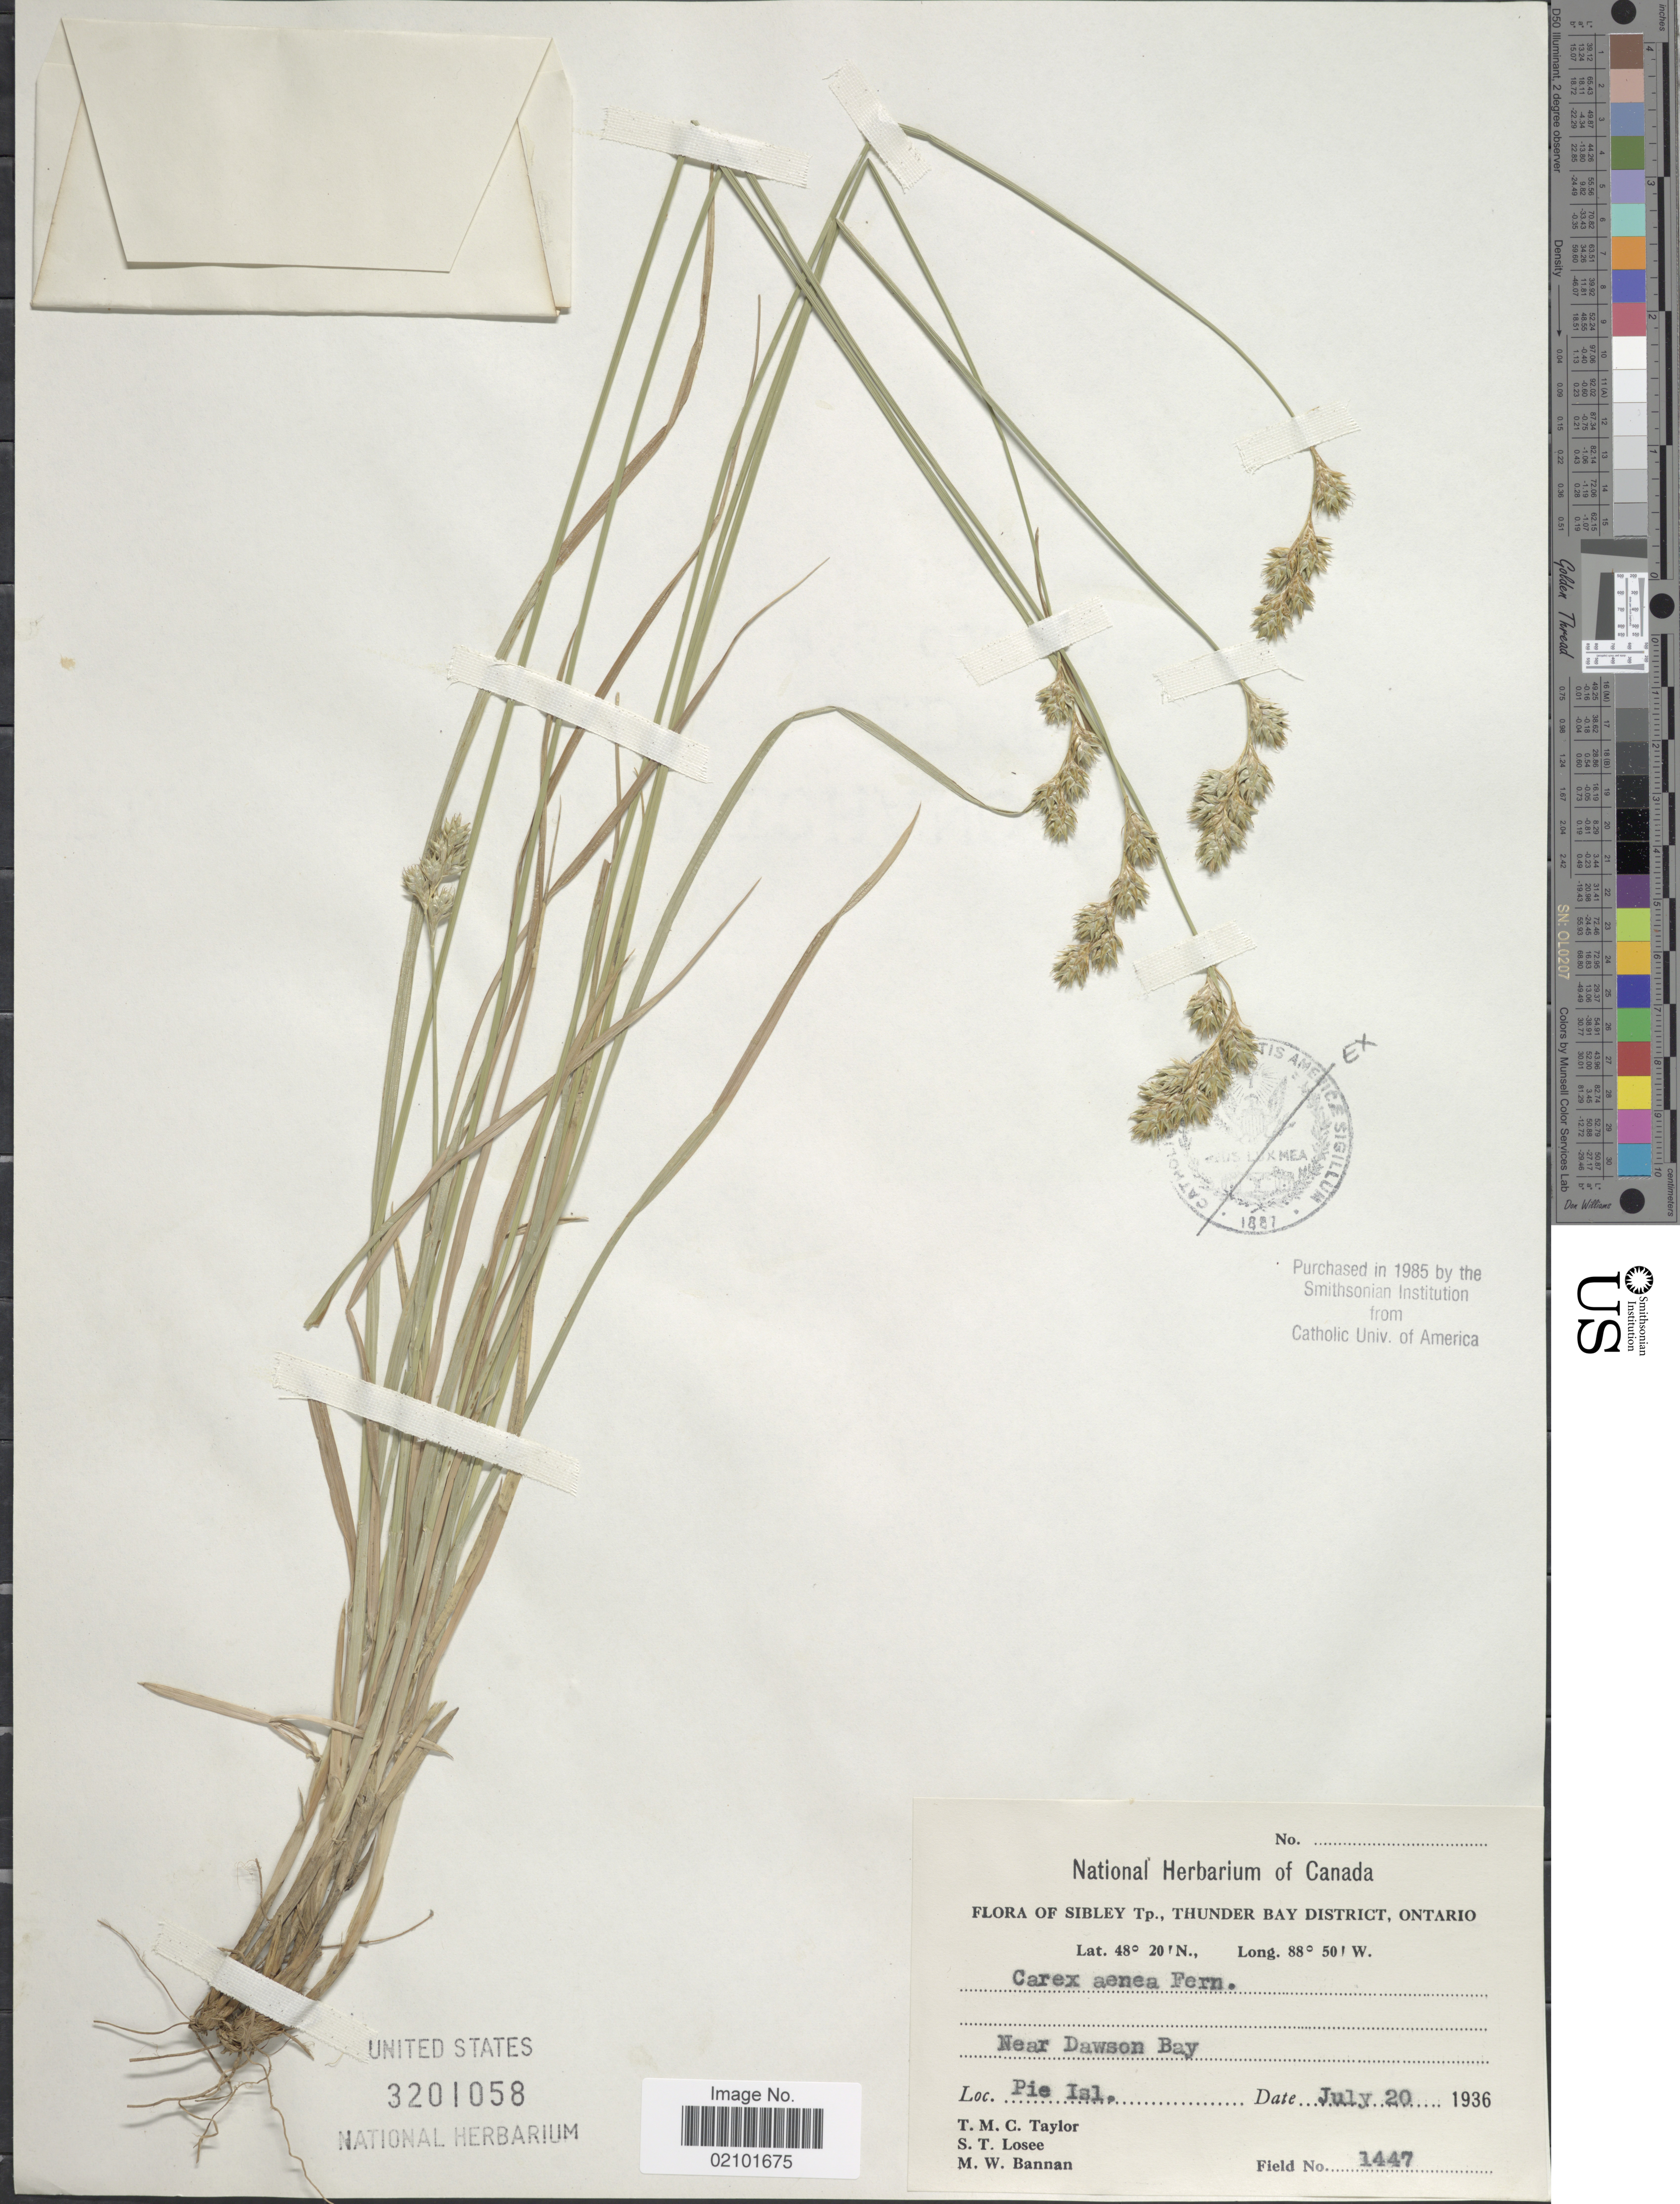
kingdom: Plantae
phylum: Tracheophyta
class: Liliopsida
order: Poales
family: Cyperaceae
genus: Carex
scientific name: Carex foenea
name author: Willd.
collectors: T. M. C. Taylor, S. Losee & M. Bannan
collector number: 1447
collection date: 1936-07-20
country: Canada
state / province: Ontario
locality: Sibley Tp., Thunder Bay District. Near Dawson Bay. Pie Isl.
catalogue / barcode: US 3201058